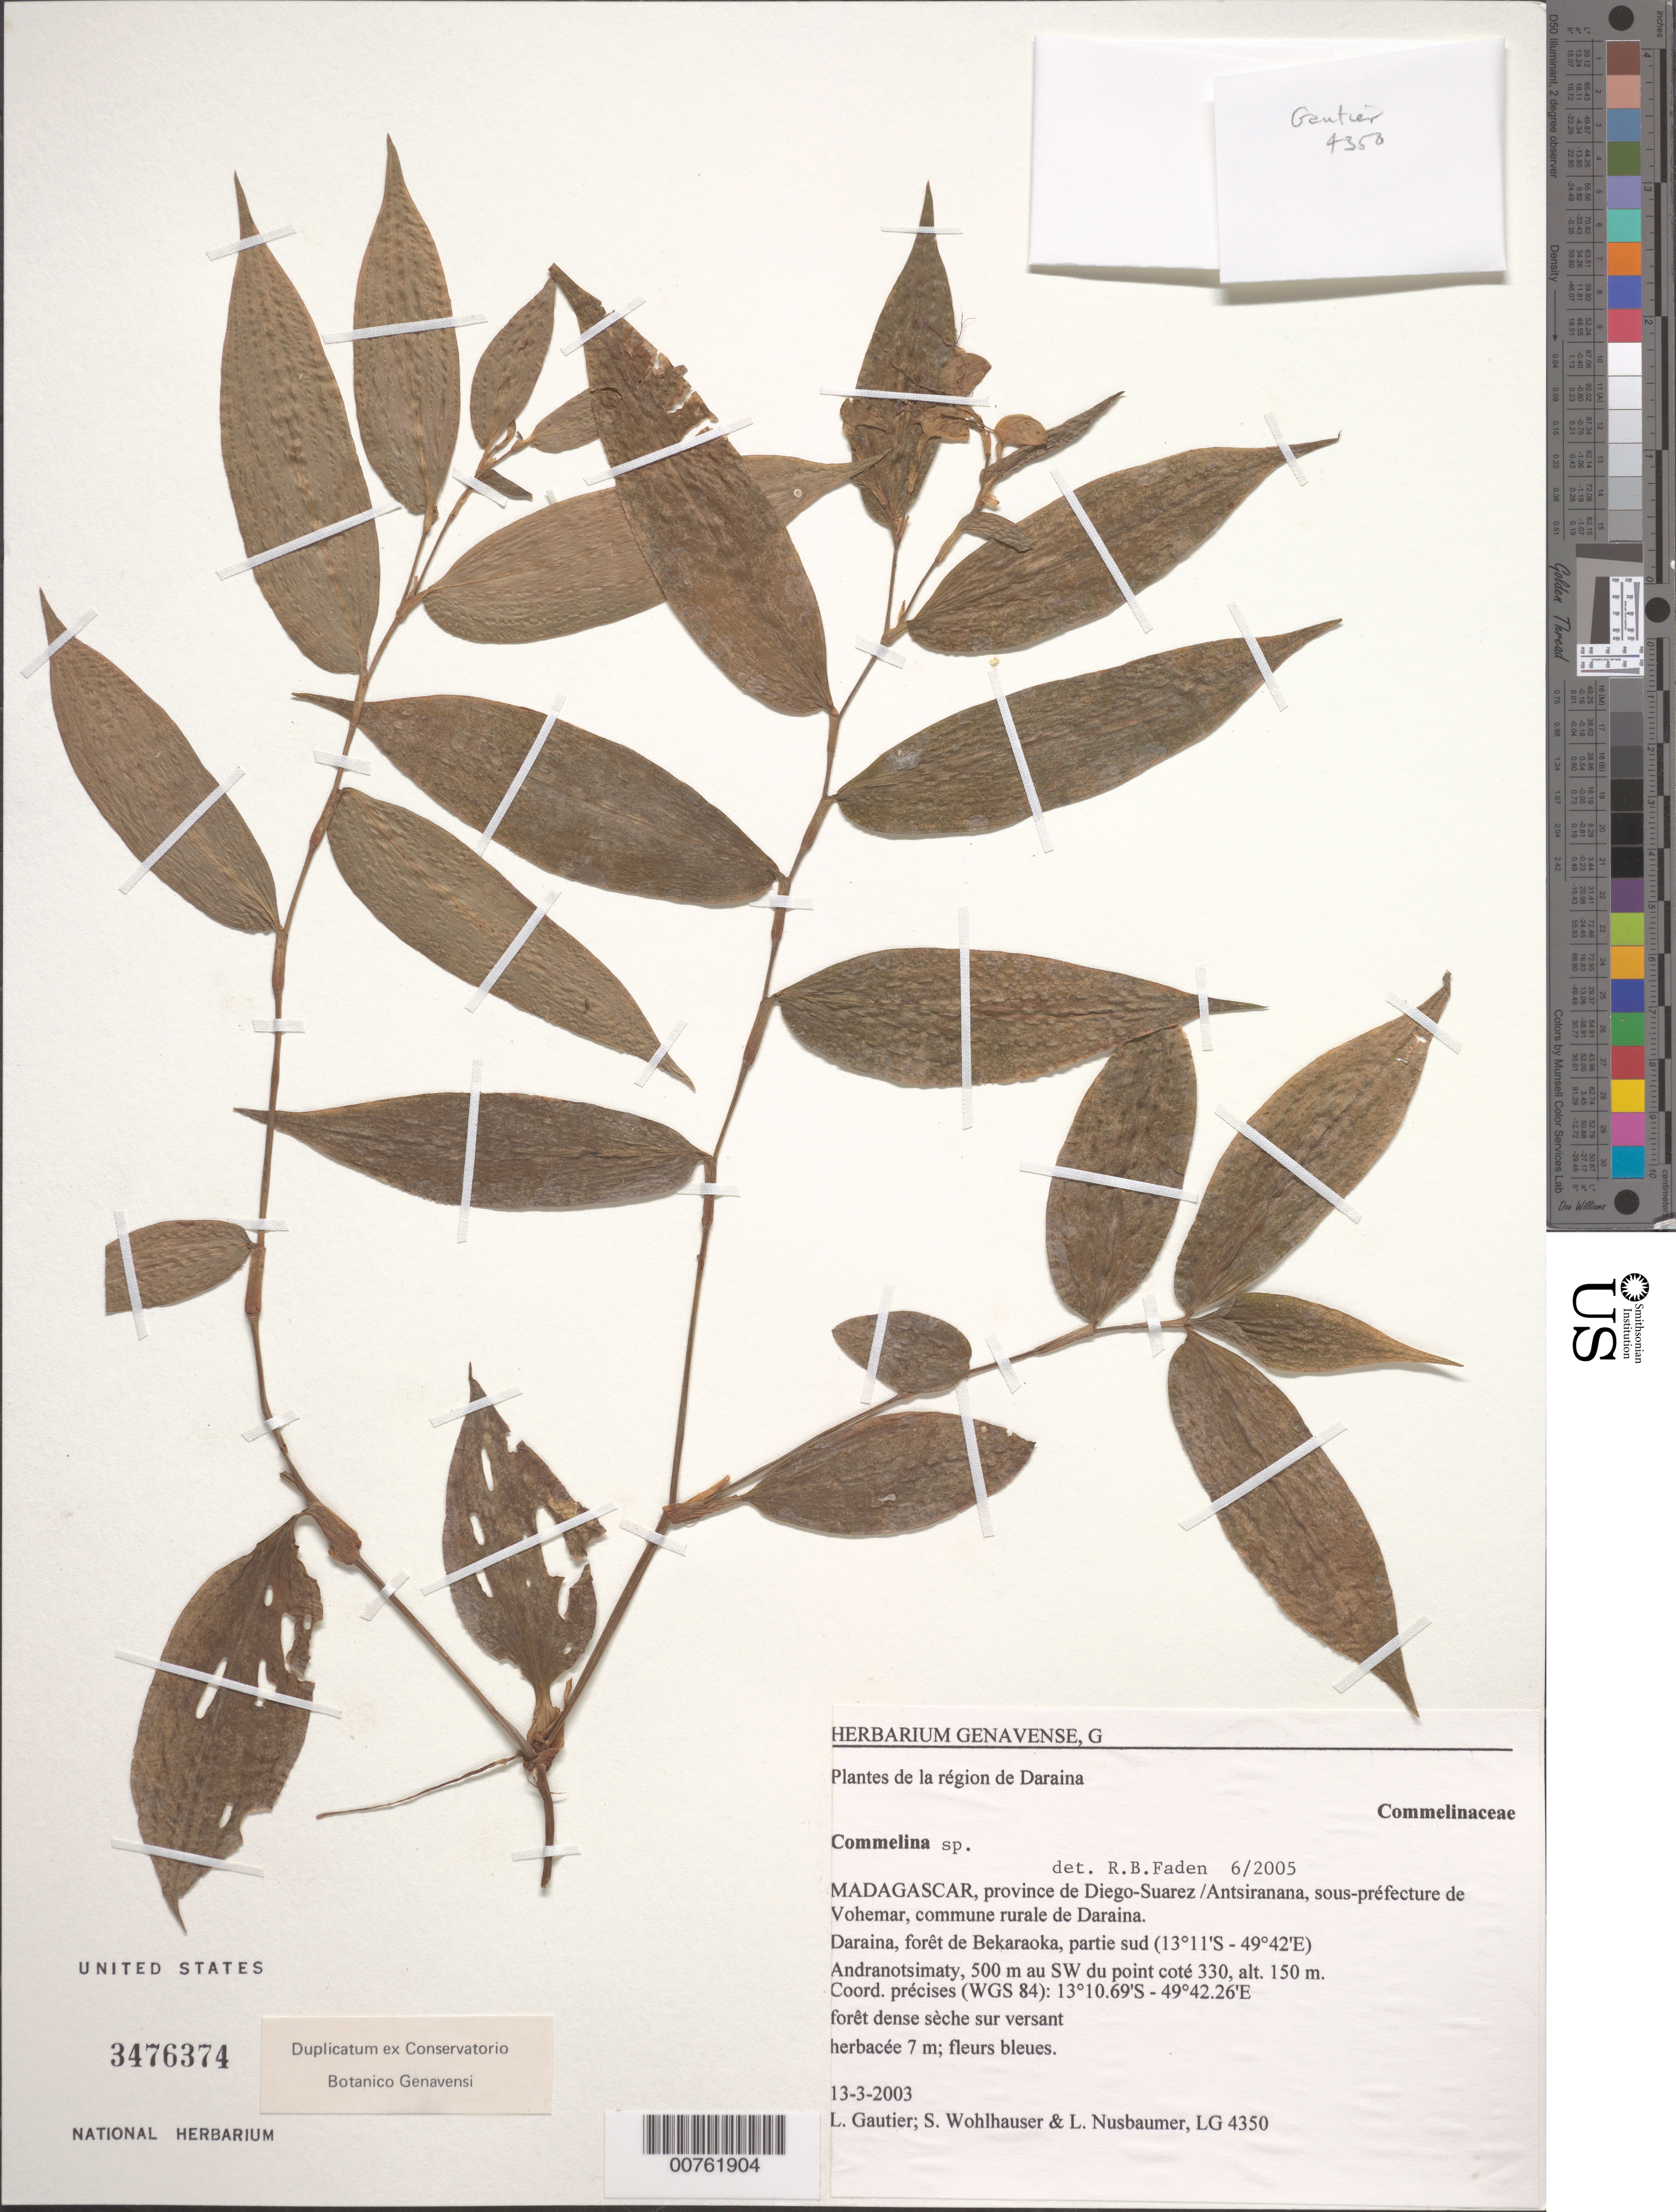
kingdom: Plantae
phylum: Tracheophyta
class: Liliopsida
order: Commelinales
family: Commelinaceae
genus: Commelina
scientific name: Commelina sp.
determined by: Faden, Robert B., (US), Smithsonian Institution - National Museum of Natural History (UNITED STATES)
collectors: L. Gautier et al.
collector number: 4350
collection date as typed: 13 Mar 2003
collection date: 2003-03-13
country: Madagascar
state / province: Sava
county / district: Vohémar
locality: Daraina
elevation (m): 150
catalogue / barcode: US 3476374